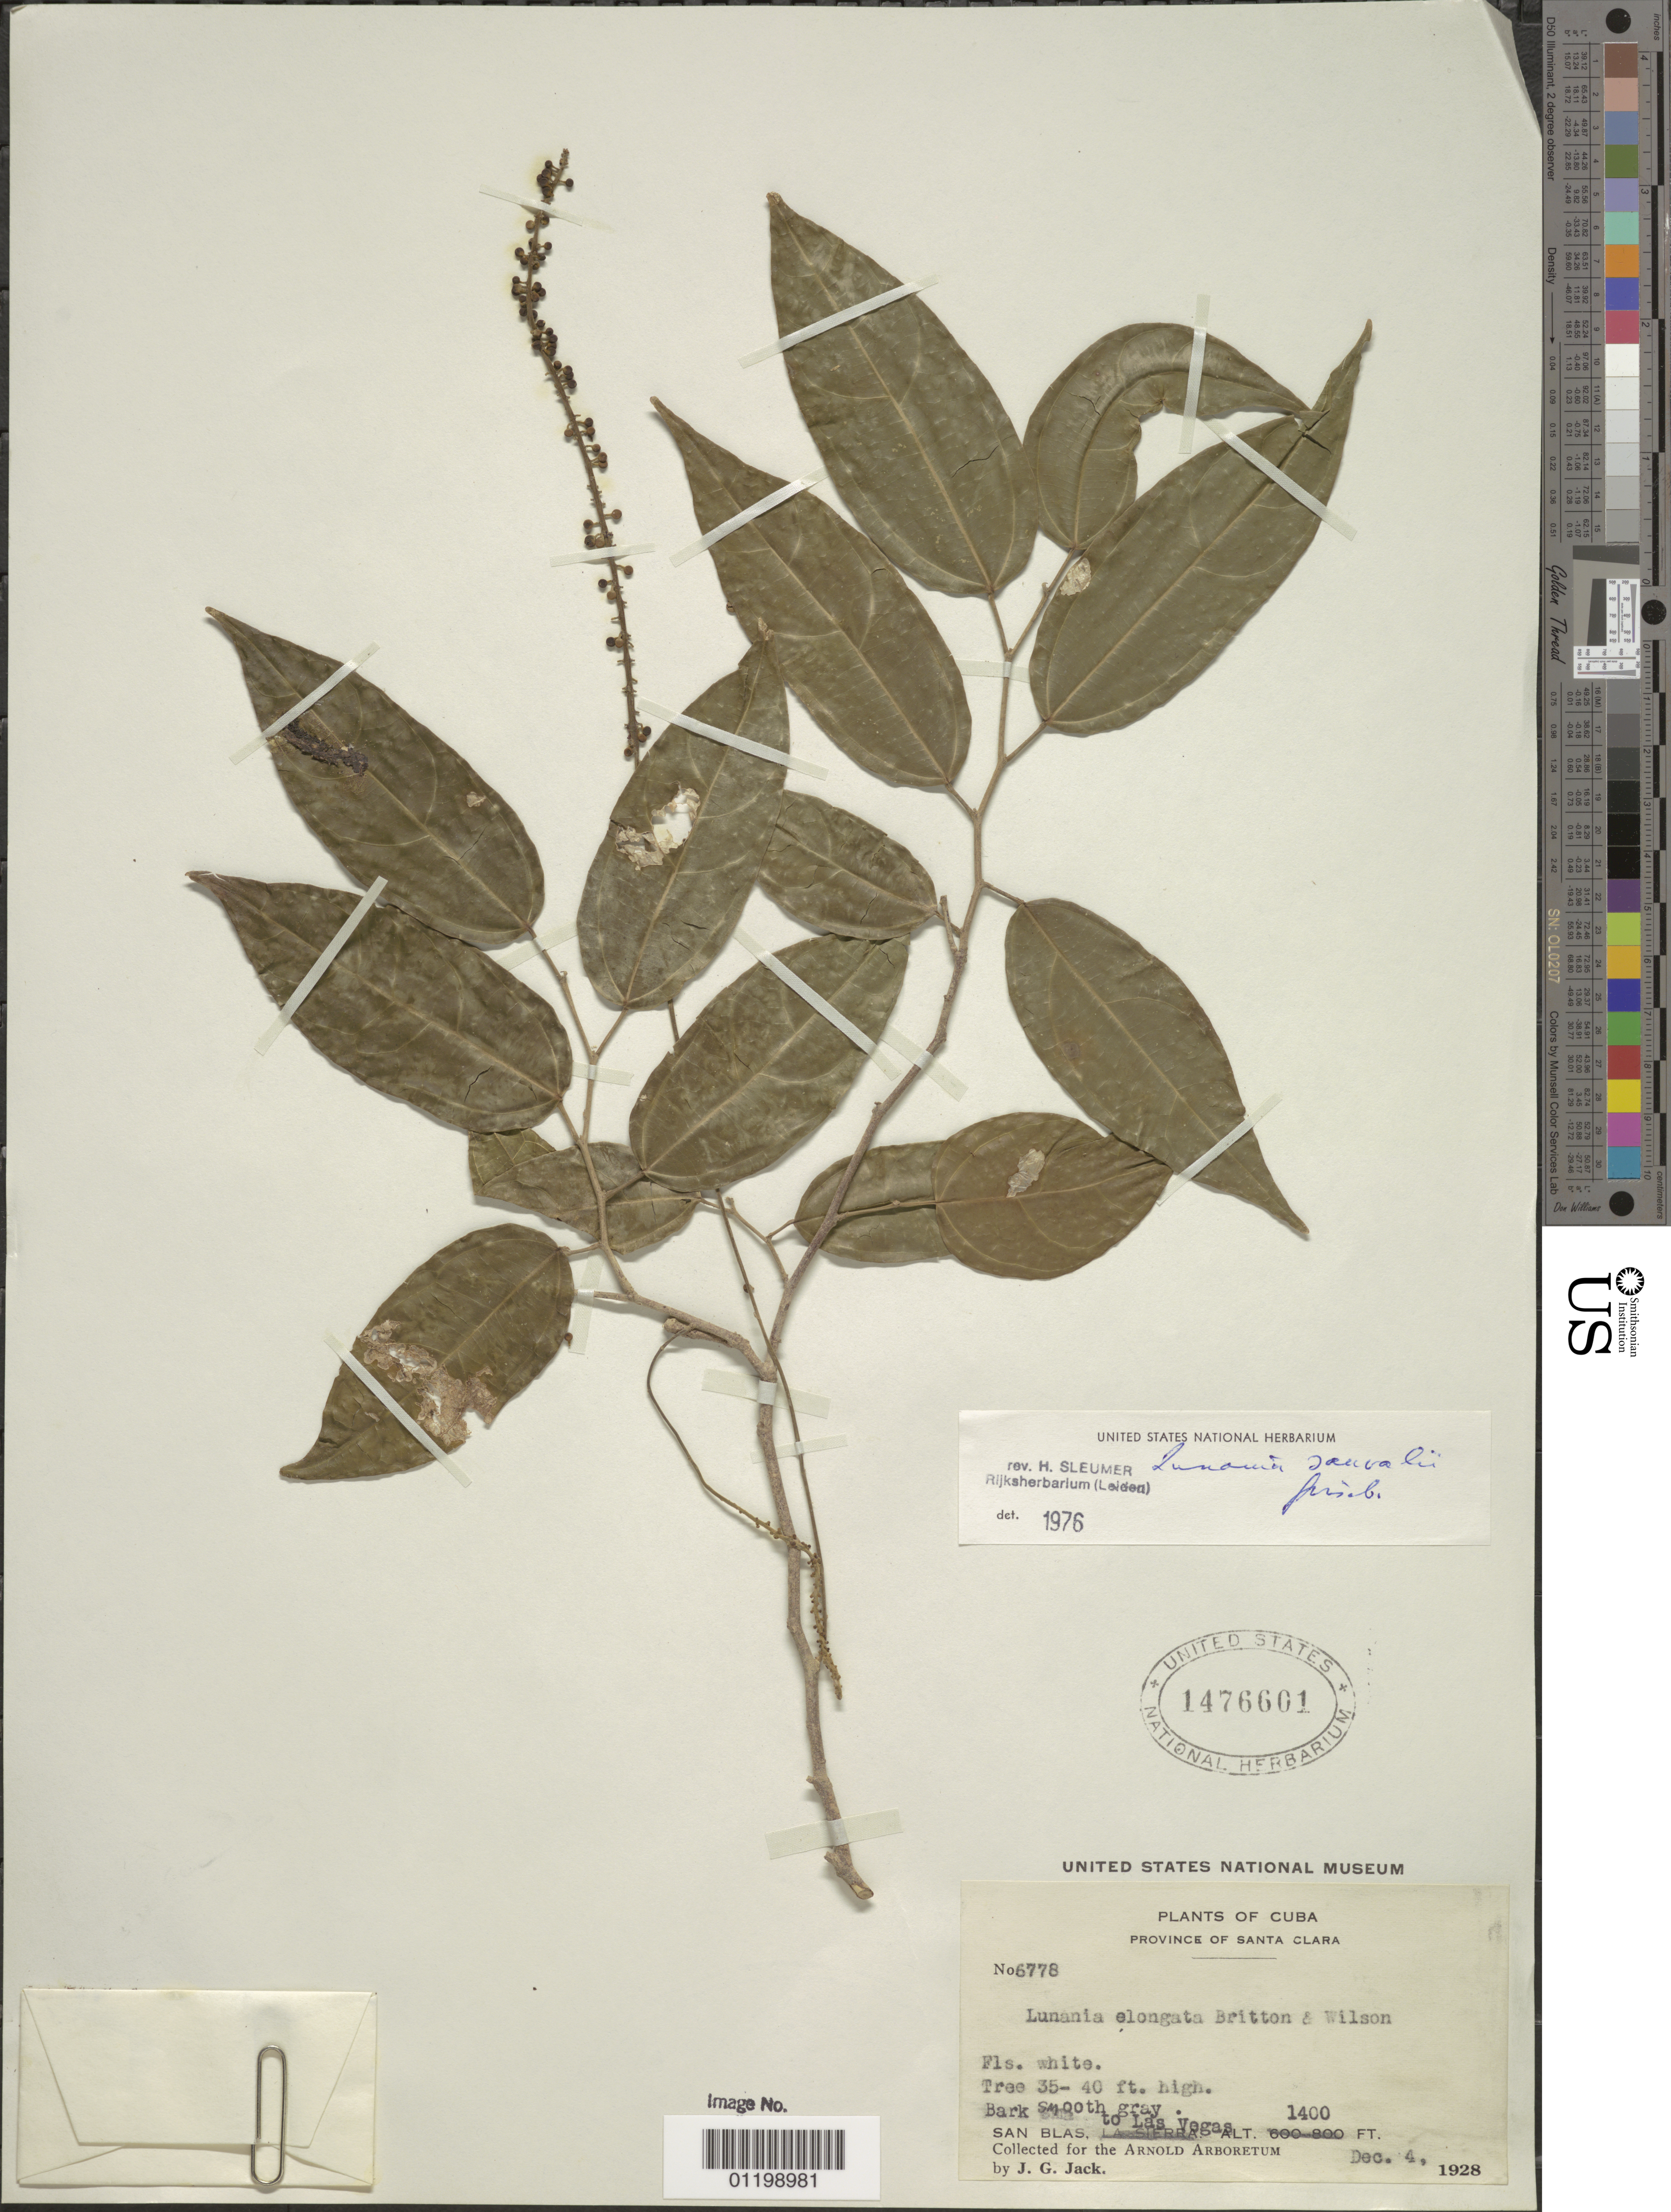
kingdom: Plantae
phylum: Tracheophyta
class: Magnoliopsida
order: Malpighiales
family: Salicaceae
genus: Lunania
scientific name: Lunania elongata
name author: Britton & P. Wilson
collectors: J. G. Jack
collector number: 6778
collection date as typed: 04 Dec 1928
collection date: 1928-12-04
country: Cuba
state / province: Matanzas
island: Cuba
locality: San Blas, La Sierra, Santa Clara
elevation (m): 427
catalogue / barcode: US 1476601